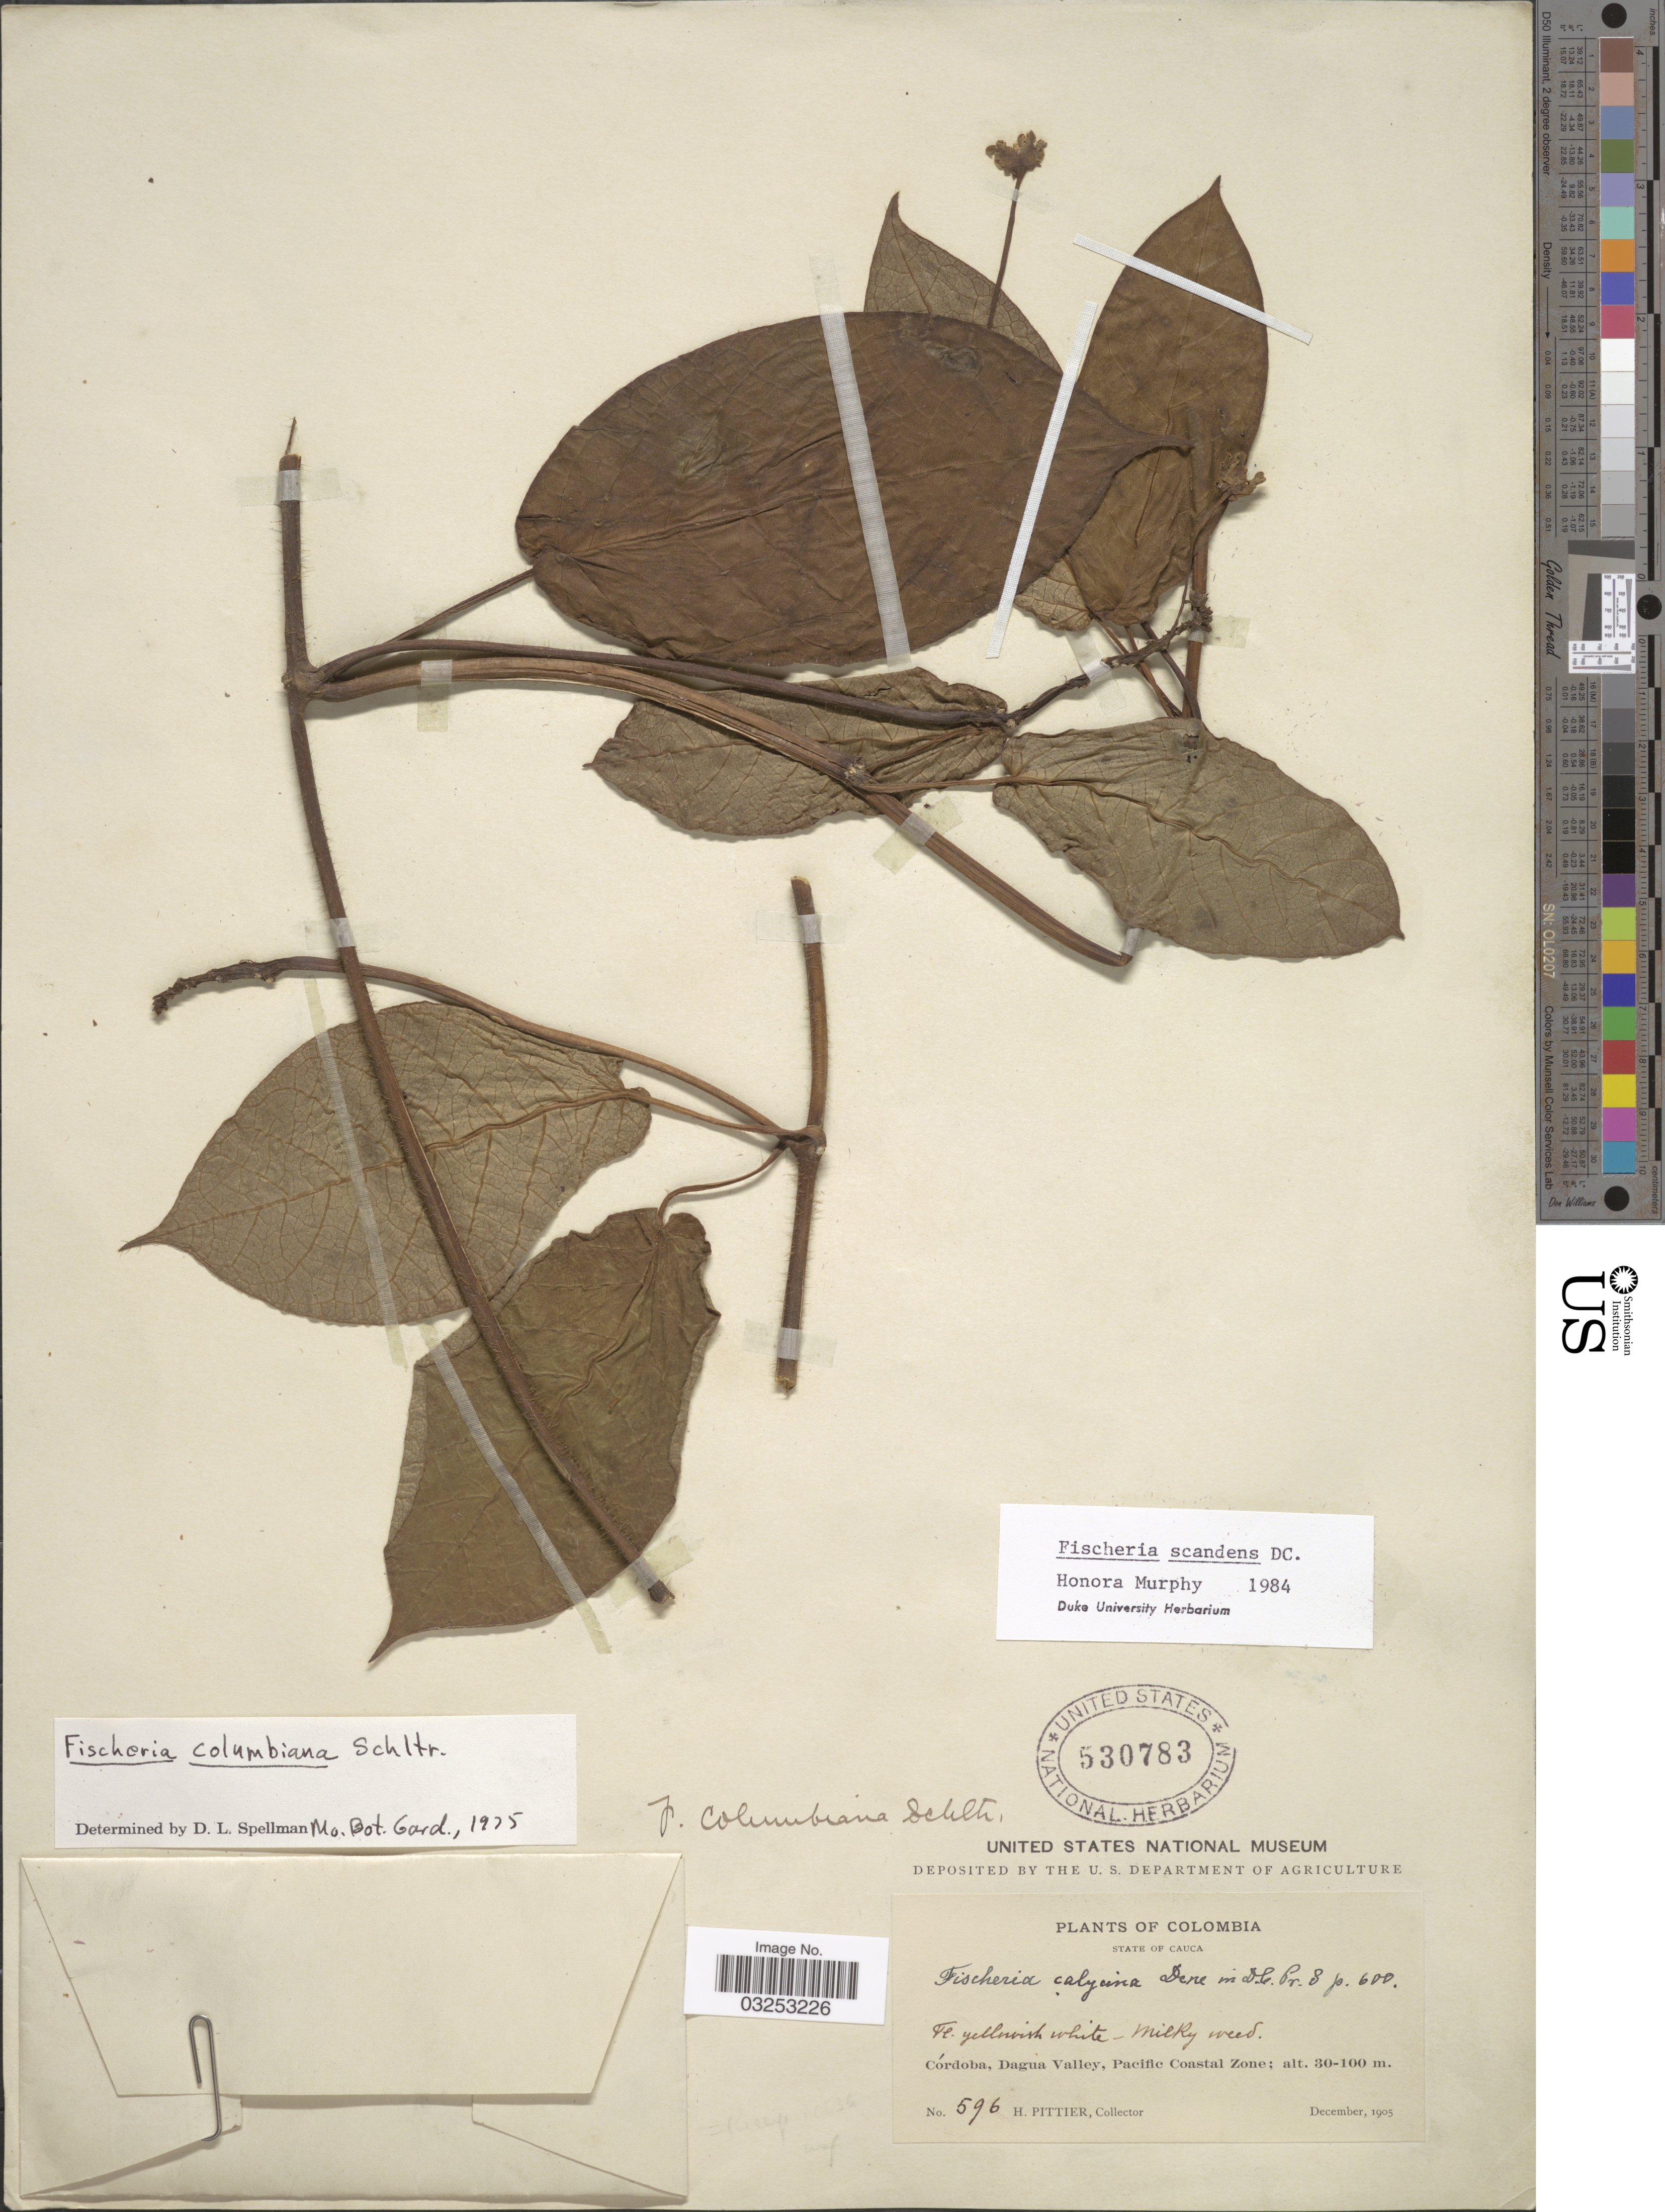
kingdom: Plantae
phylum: Tracheophyta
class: Magnoliopsida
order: Gentianales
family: Apocynaceae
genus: Fischeria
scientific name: Fischeria scandens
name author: DC.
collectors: H. F. Pittier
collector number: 596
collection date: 1905-12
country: Colombia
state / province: Cauca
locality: Córdoba, Dagua Valley, Pacific Coastal Zone.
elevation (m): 30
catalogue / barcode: US 530783